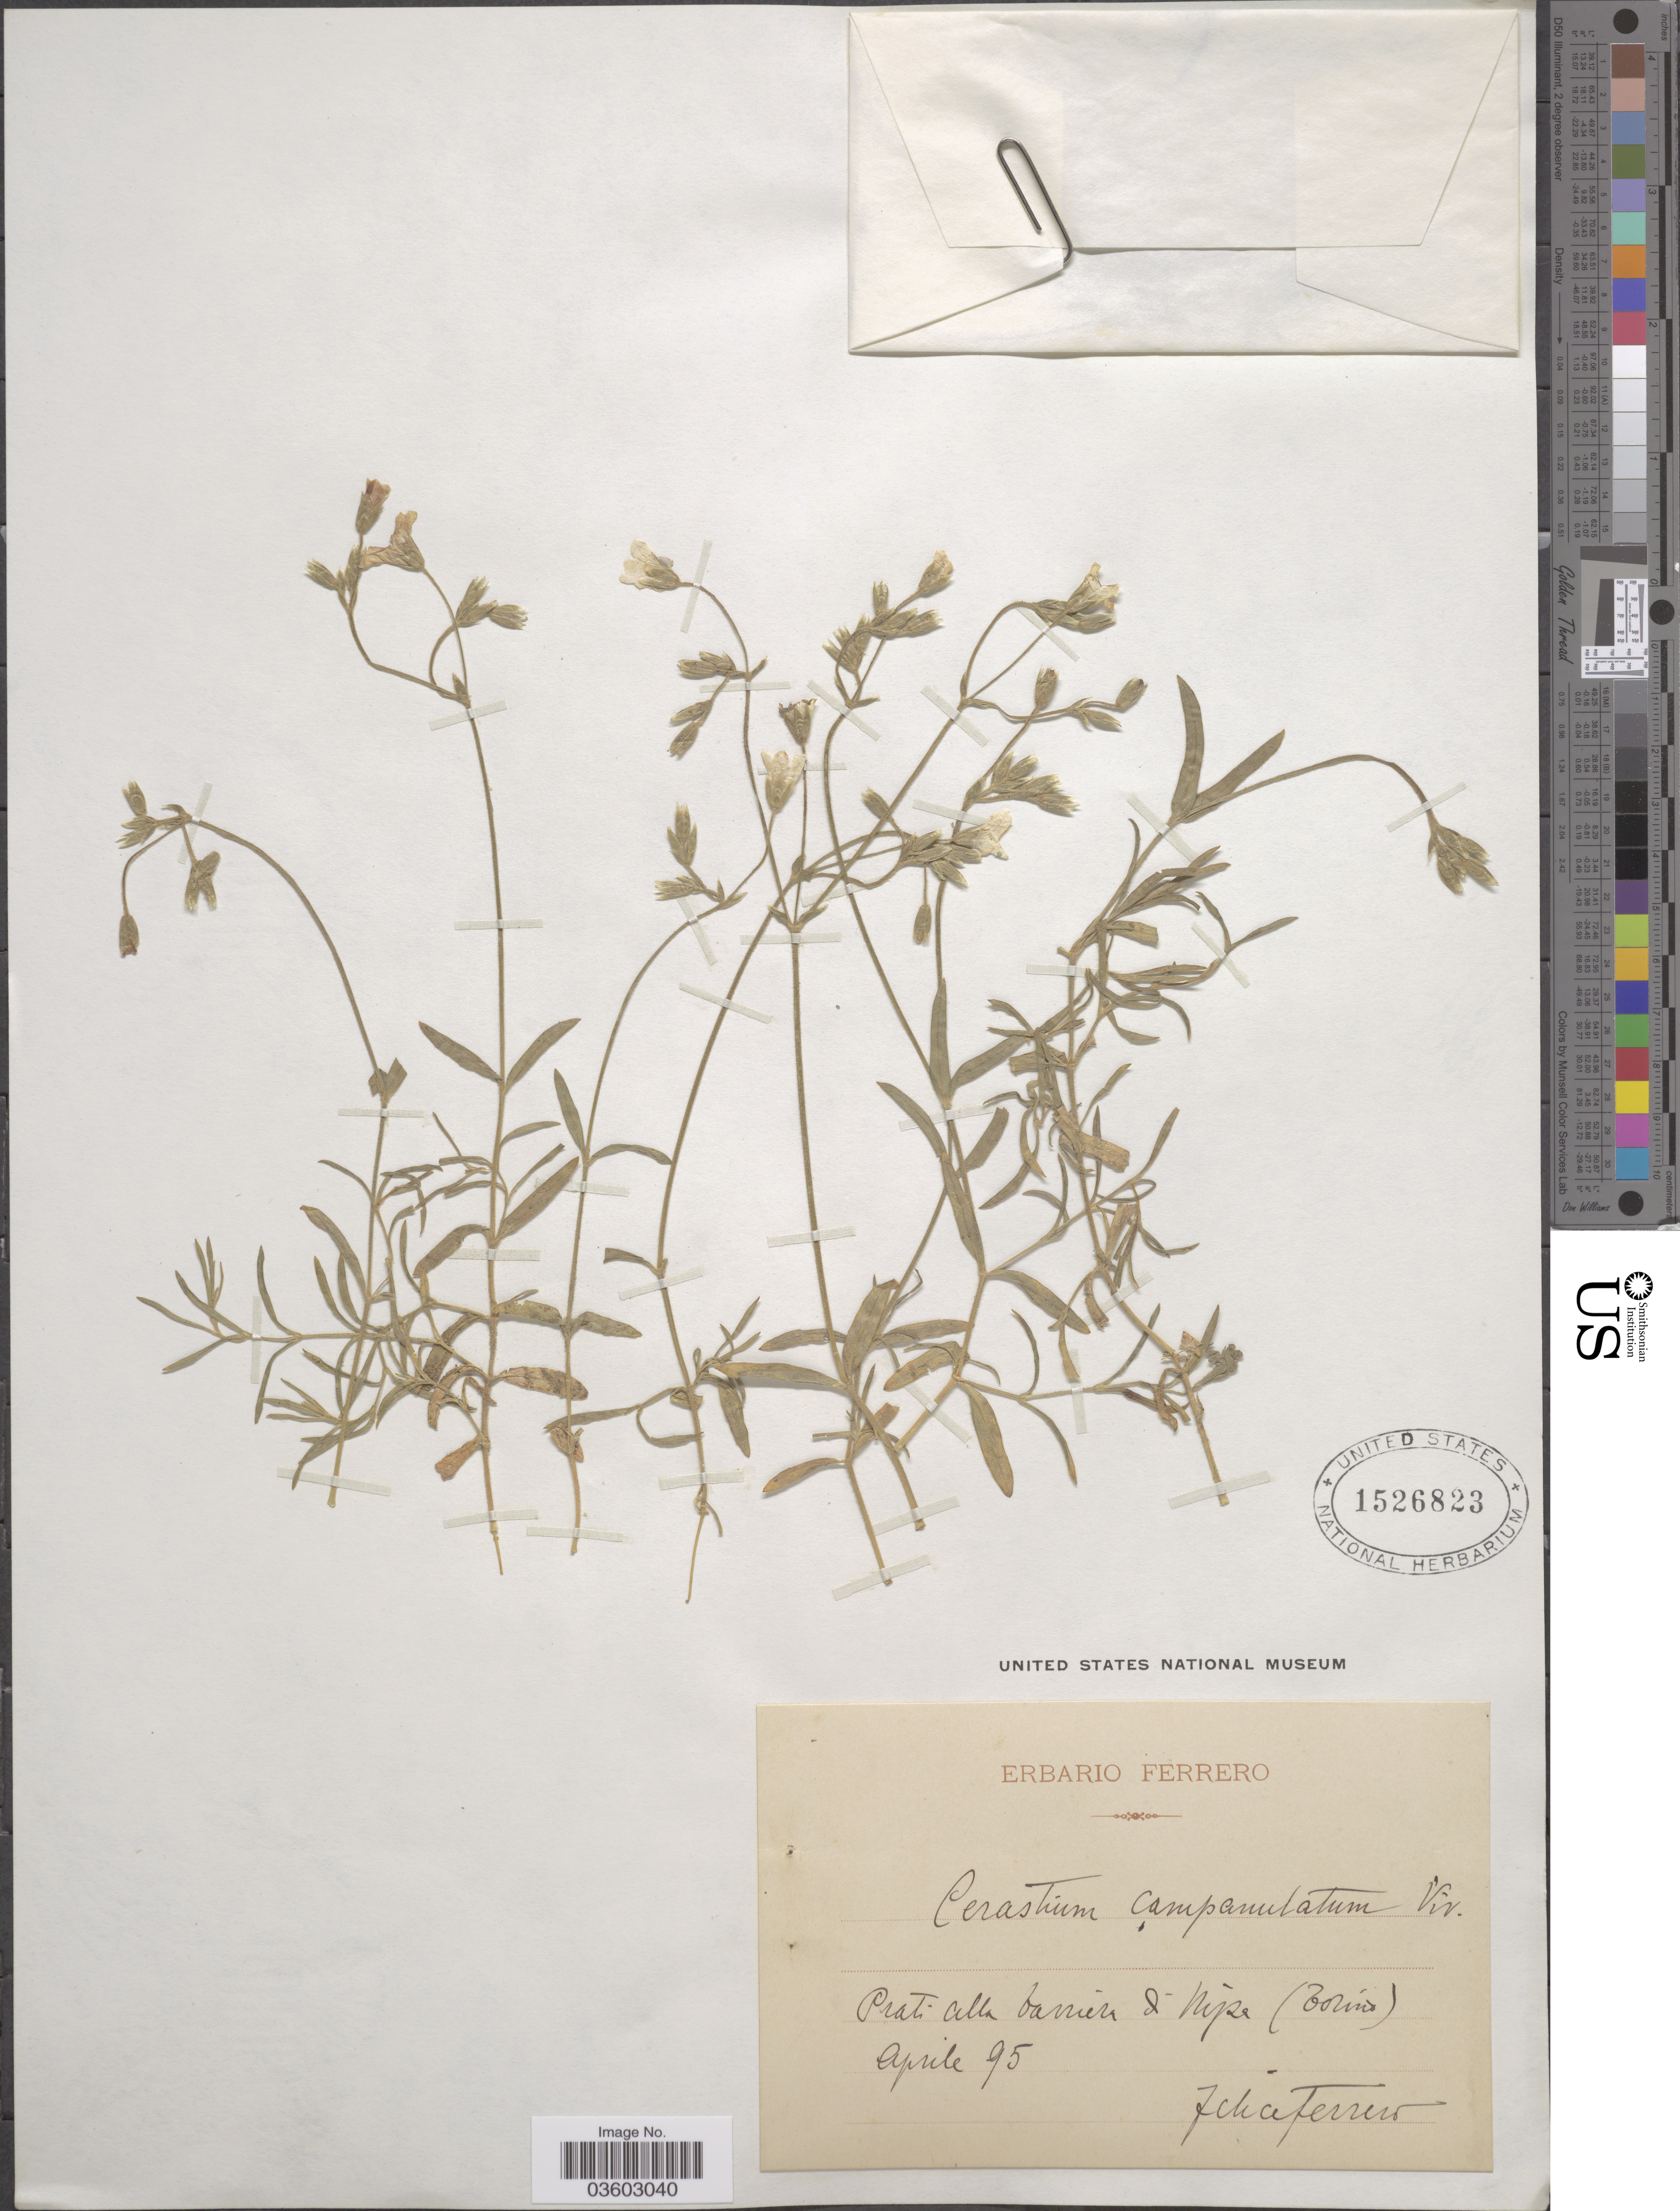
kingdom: Plantae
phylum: Tracheophyta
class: Magnoliopsida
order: Caryophyllales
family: Caryophyllaceae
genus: Cerastium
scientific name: Cerastium campanulatum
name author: Viv.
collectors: F. Ferrero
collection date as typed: Transcribed d/m/y: /4/95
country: Italy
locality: Prati Alla barriere di Nipe (Torino). [interpreted]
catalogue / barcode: US 1526823